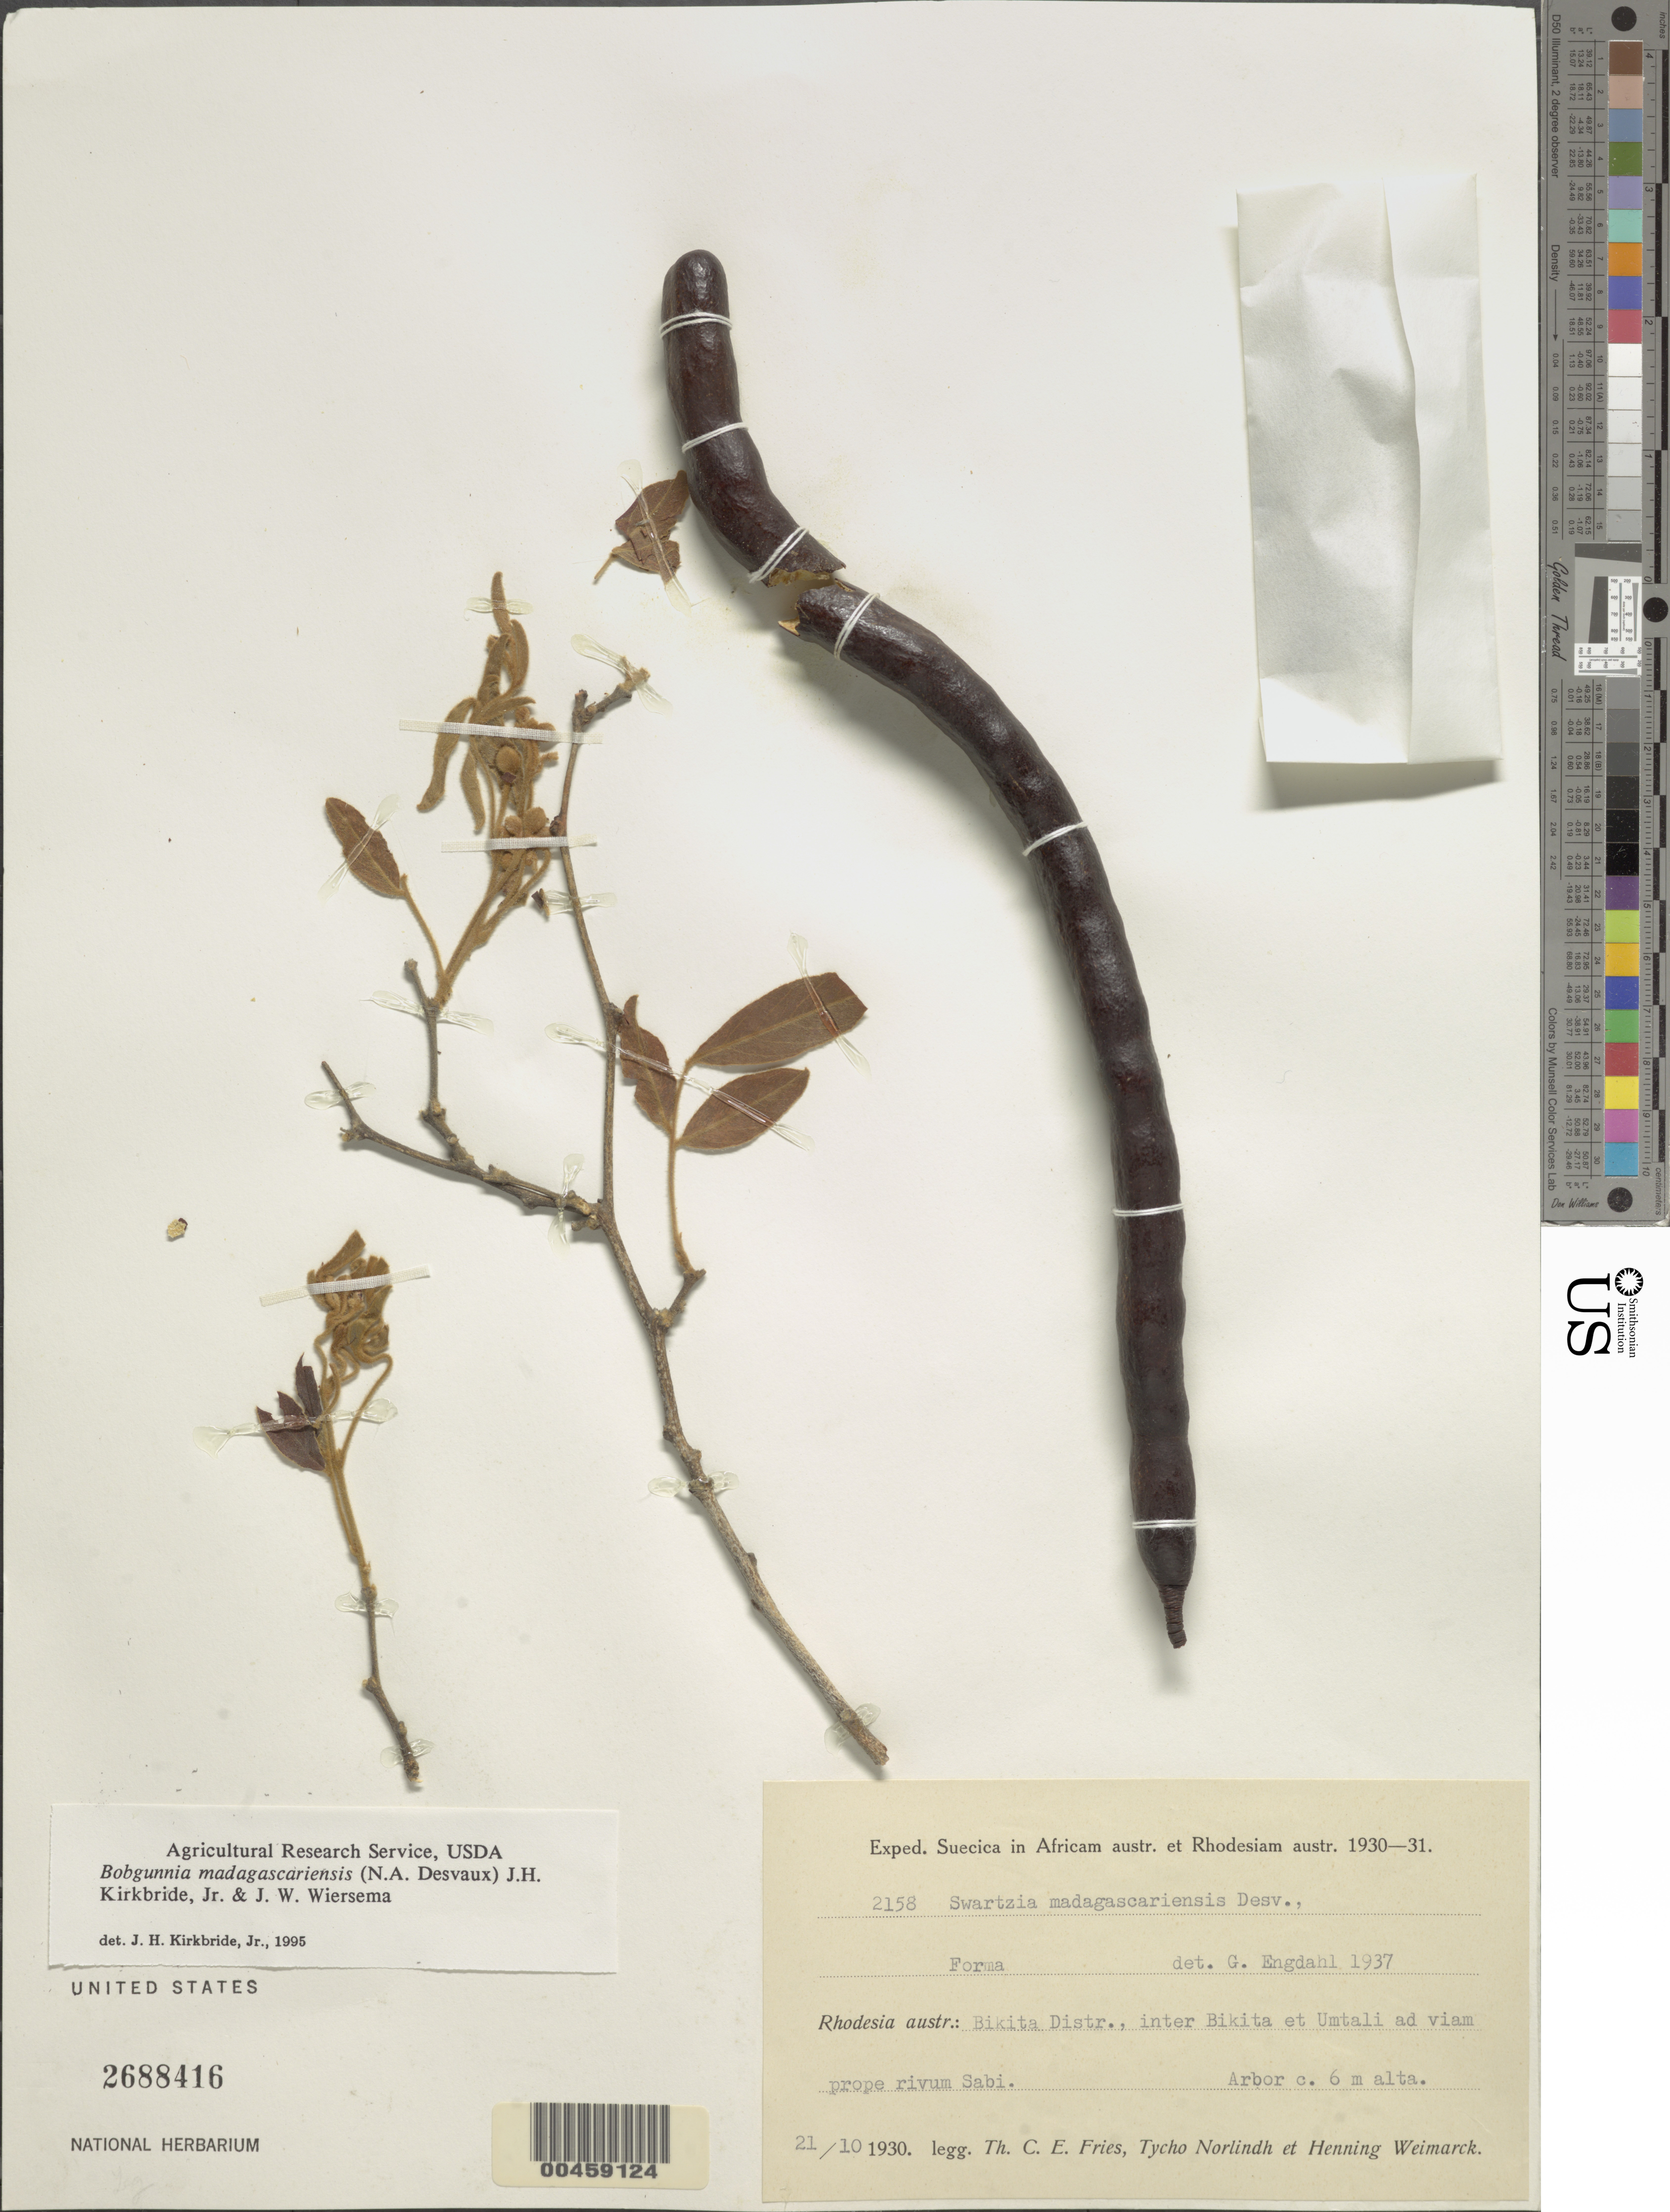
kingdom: Plantae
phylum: Tracheophyta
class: Magnoliopsida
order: Fabales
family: Fabaceae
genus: Bobgunnia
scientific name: Bobgunnia madagascarensis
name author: (Desv.) J.H. Kirkbr. & Wiersema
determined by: Engdahl, G.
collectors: T. C. E. Fries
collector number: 2158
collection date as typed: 21 Oct 1930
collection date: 1930-10-21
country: Zimbabwe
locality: Between bikita and umtali; near sabi river; bikita dist.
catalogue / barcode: US 2688416